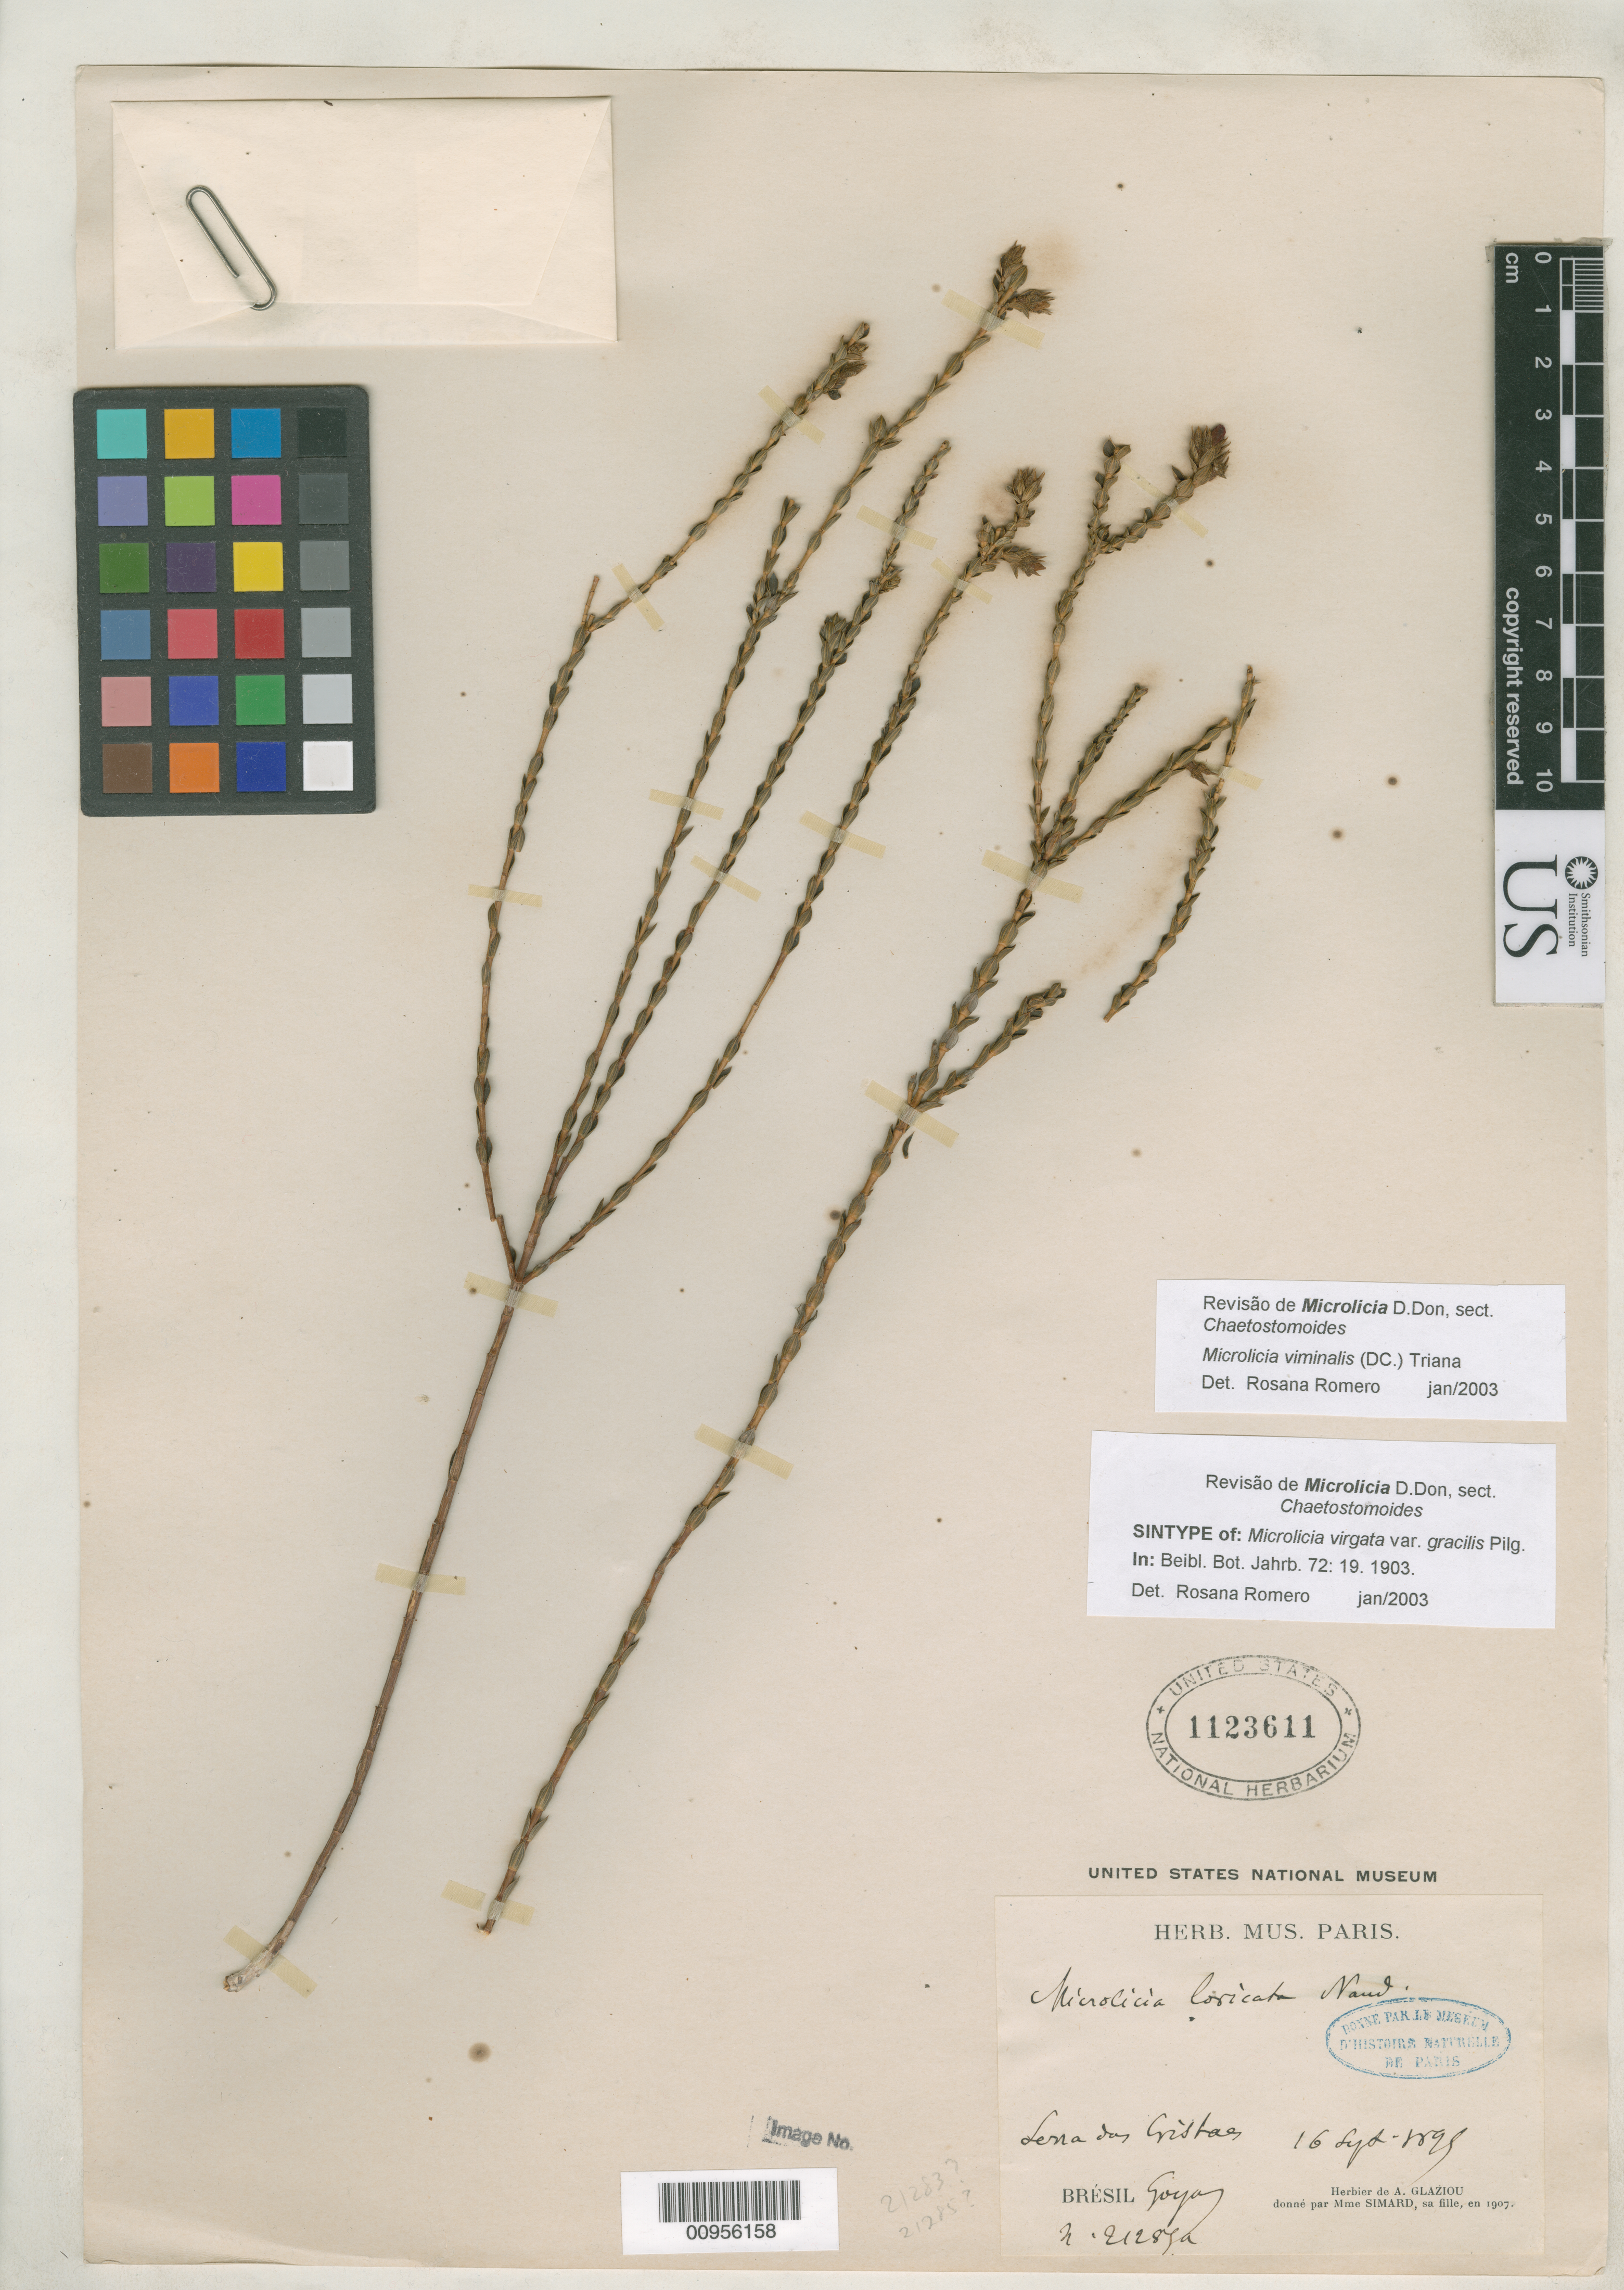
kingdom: Plantae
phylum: Tracheophyta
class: Magnoliopsida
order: Myrtales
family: Melastomataceae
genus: Microlicia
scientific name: Microlicia virgata var. gracilis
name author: Pilg.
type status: Syntype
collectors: A. F. M. Glaziou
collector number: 21285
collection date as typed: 16 Sep 1895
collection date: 1895-09-16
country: Brazil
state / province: Goiás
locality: Serra das Cristaes.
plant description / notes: Lectotype collection is Glaziou 21283 as designated by R. Romero, Revista Brasil. Bot. 26: 431 (2003).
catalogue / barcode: US 1123611